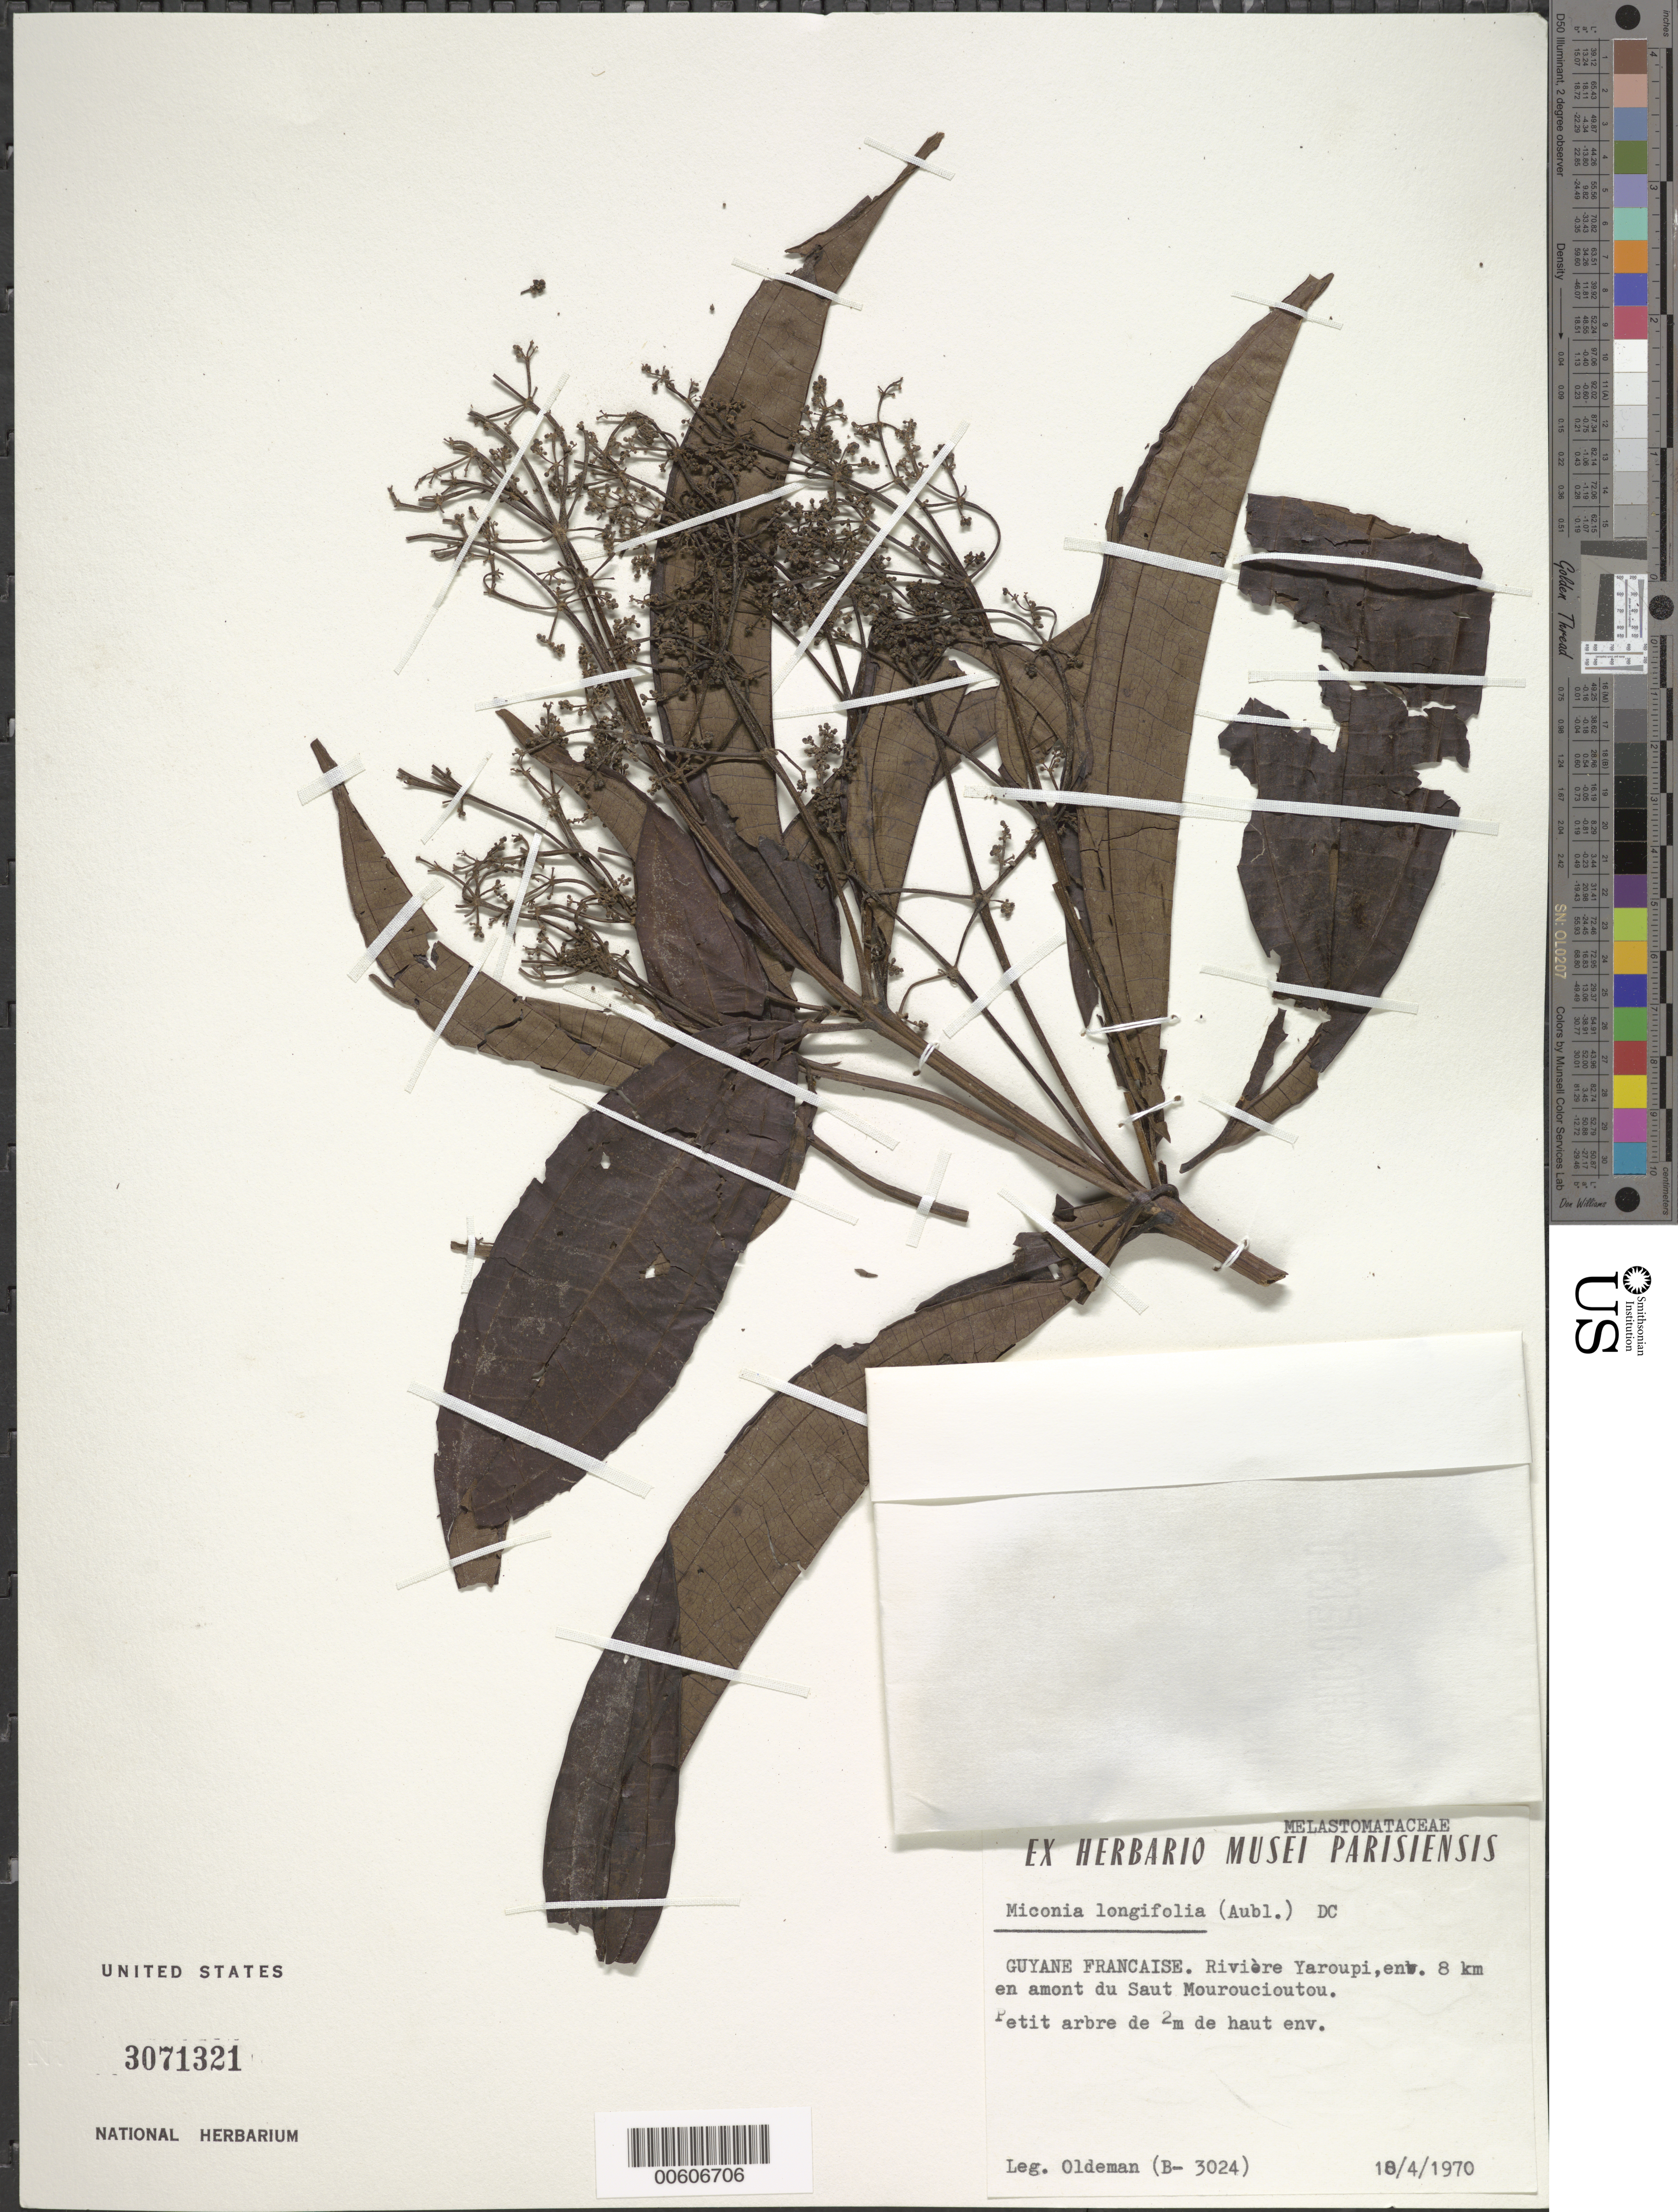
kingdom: Plantae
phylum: Tracheophyta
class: Magnoliopsida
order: Myrtales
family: Melastomataceae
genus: Miconia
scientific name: Miconia longifolia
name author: (Aubl.) DC.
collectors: R. Oldeman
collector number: B 3024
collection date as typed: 18-Apr-70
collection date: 1970-04-18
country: French Guiana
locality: Rivière Yaroupi, env. 8 km en amont du Saut Mouroucioutou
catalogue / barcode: US 3071321